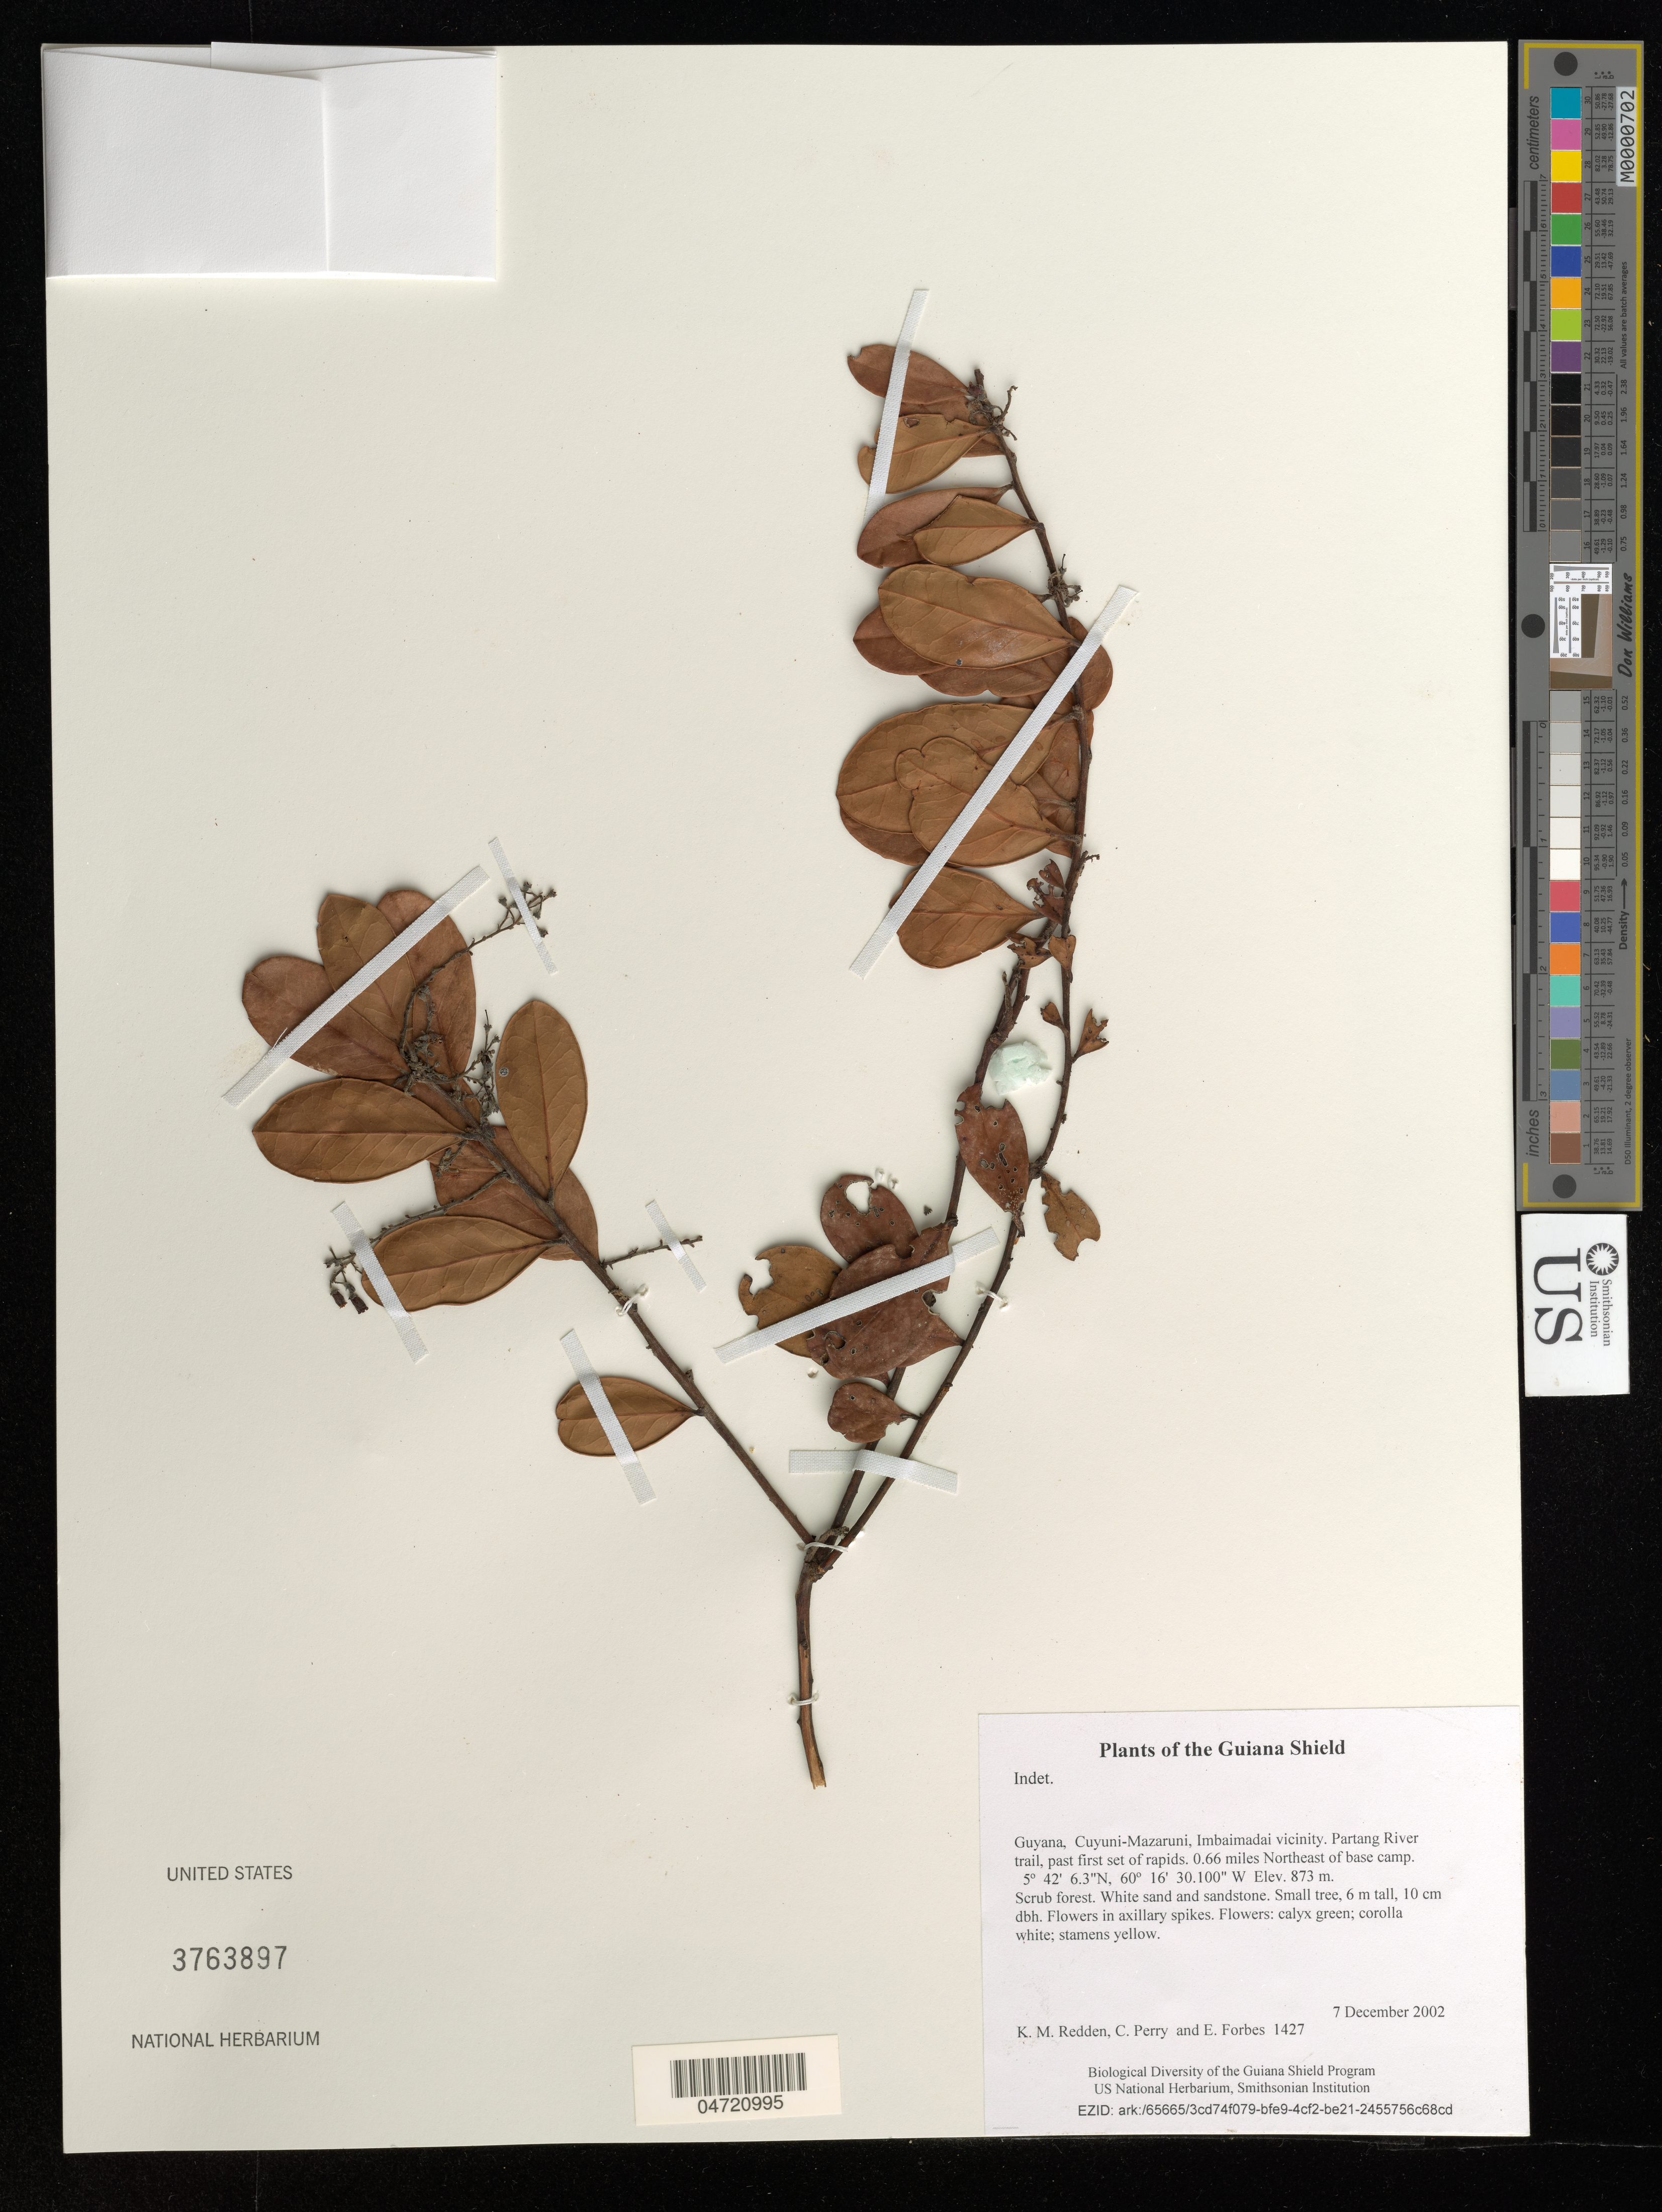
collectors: K. M. Redden, C. Perry & E. Forbes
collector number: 1427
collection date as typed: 7 December 2002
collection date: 2002-12-07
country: Guyana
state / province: Cuyuni-Mazaruni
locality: Imbaimadai vicinity. Partang River trail, past first set of rapids. 0.66 miles Northeast of base camp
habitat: Scrub forest. White sand and sandstone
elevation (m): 873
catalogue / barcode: US 3763897